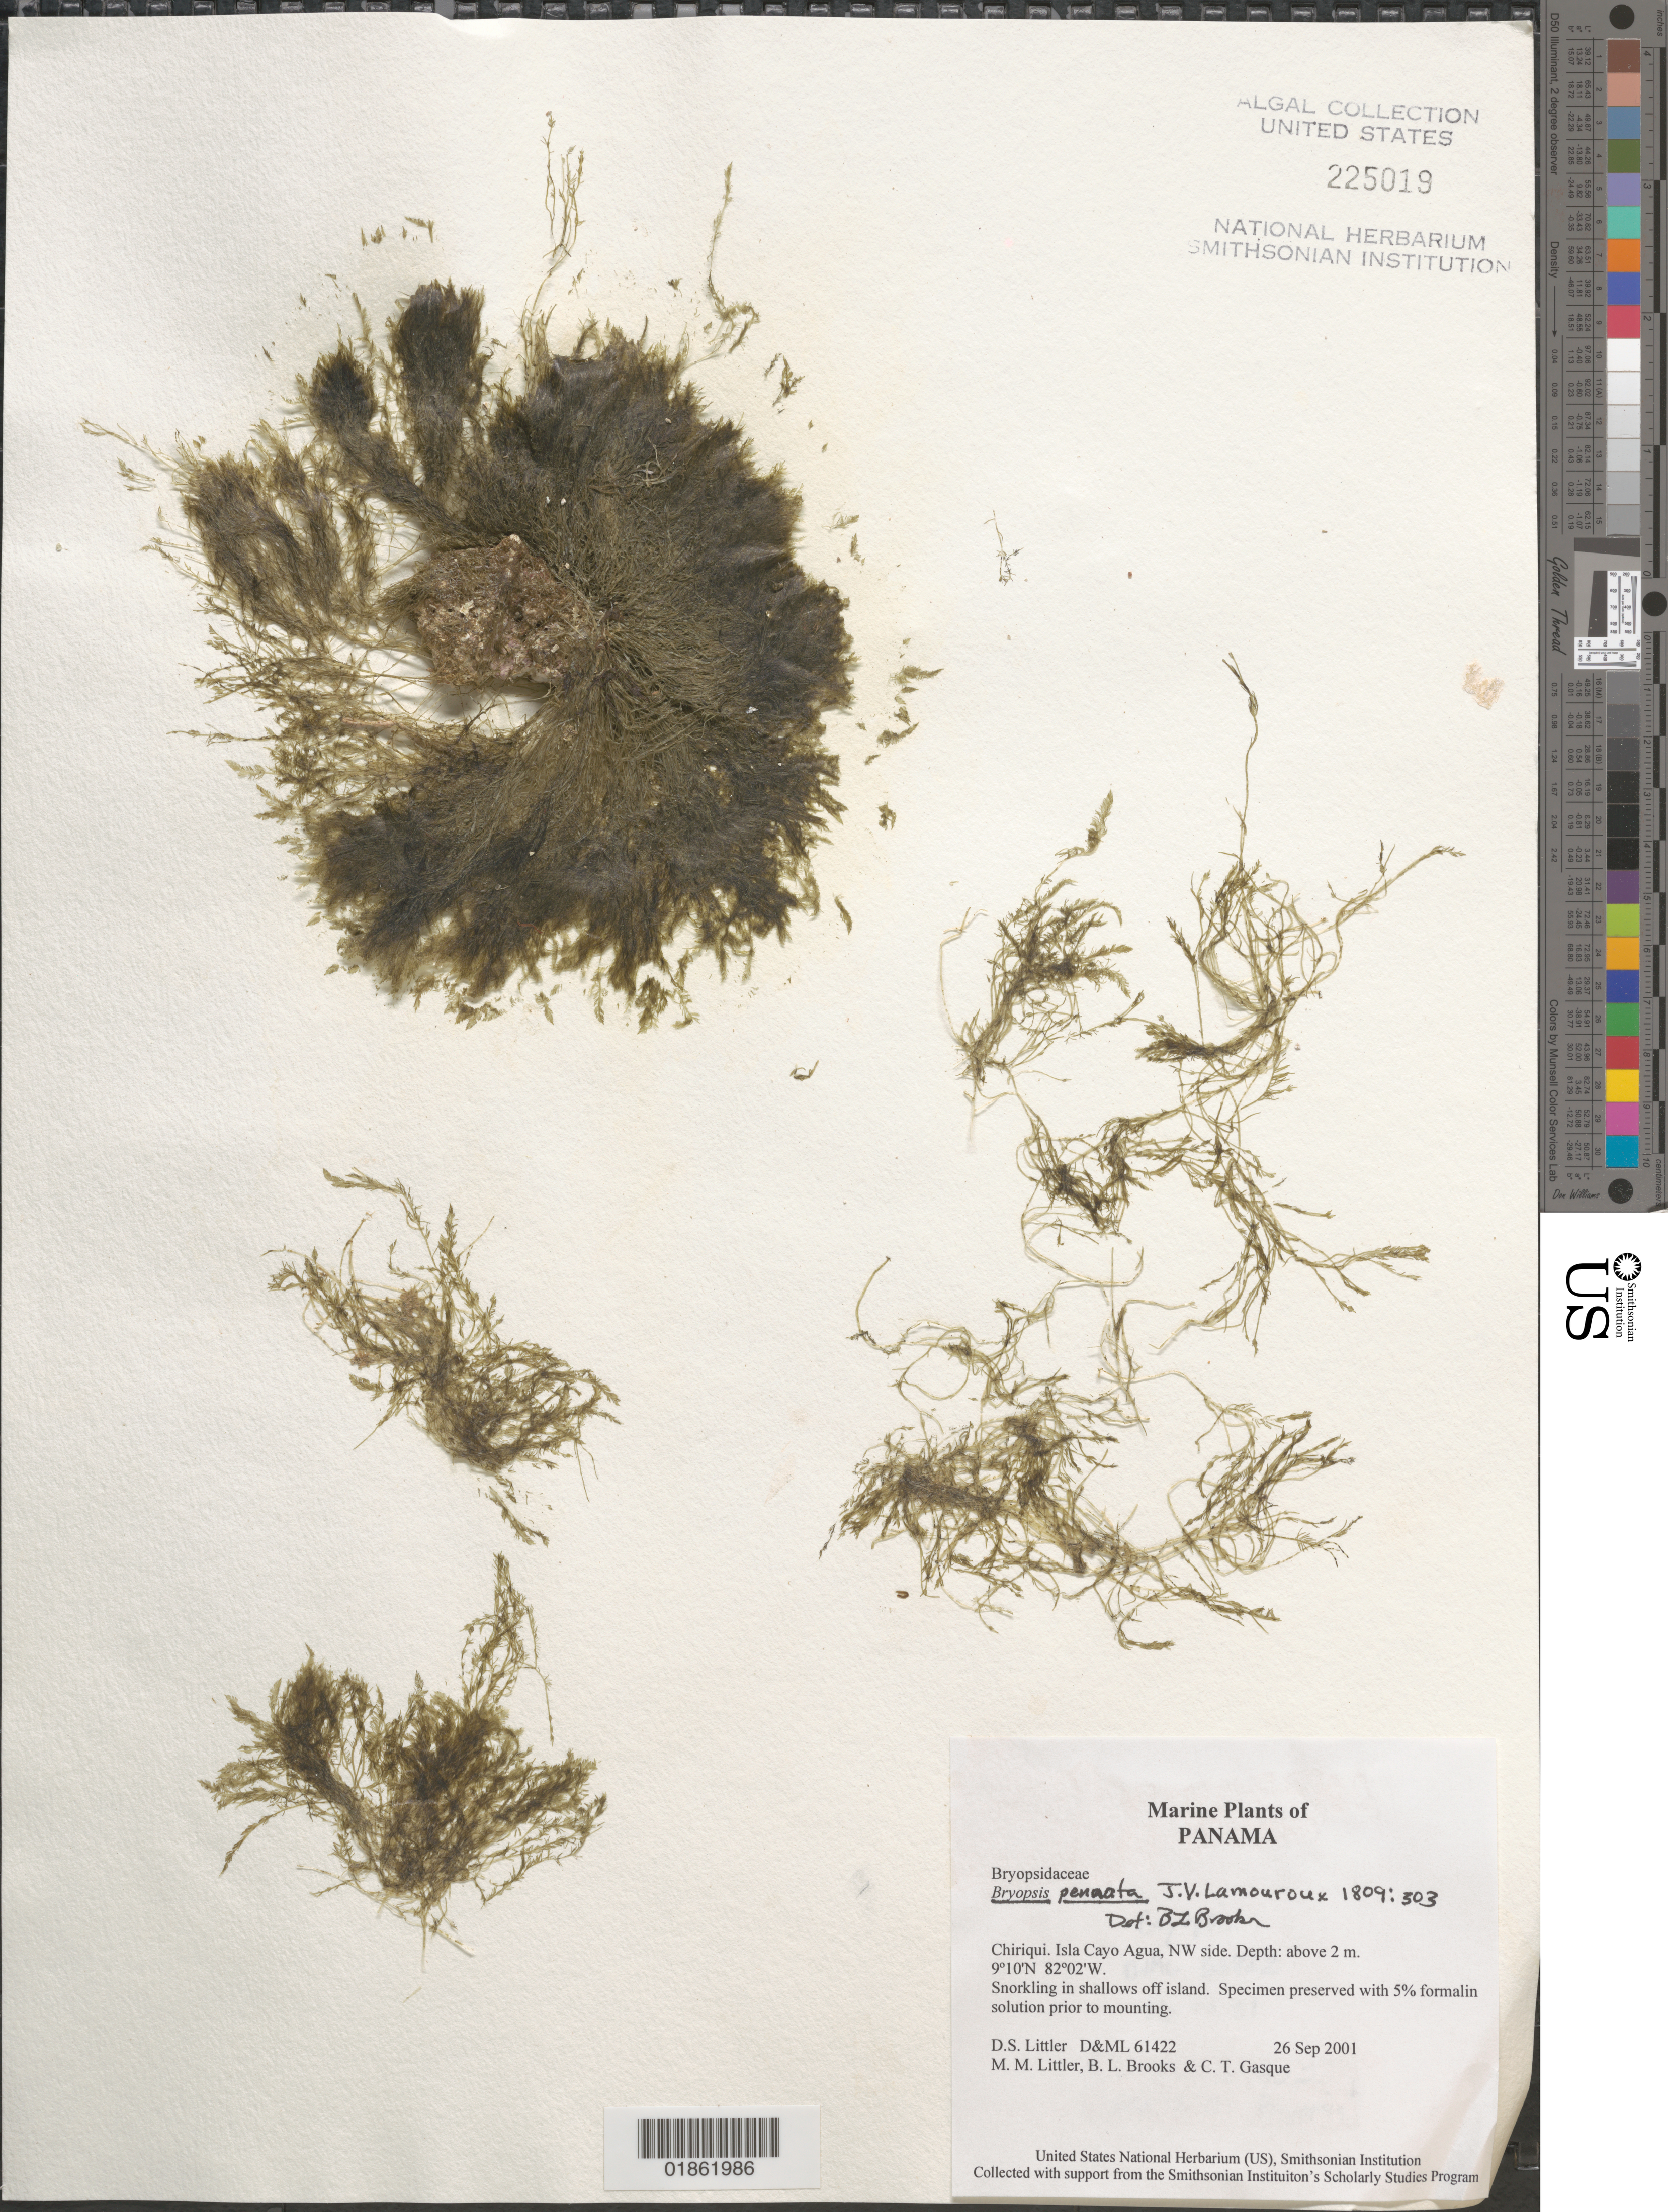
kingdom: Plantae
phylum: Chlorophyta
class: Ulvophyceae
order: Bryopsidales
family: Bryopsidaceae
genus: Bryopsis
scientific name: Bryopsis sp.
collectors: D. S. Littler, M. M. Littler & C. Gasque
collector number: D&ML 61422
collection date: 2001-09-26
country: Panama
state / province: Bocas del Toro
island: Cayo de Agua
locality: Isla Cayo de Agua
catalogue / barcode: US 225019